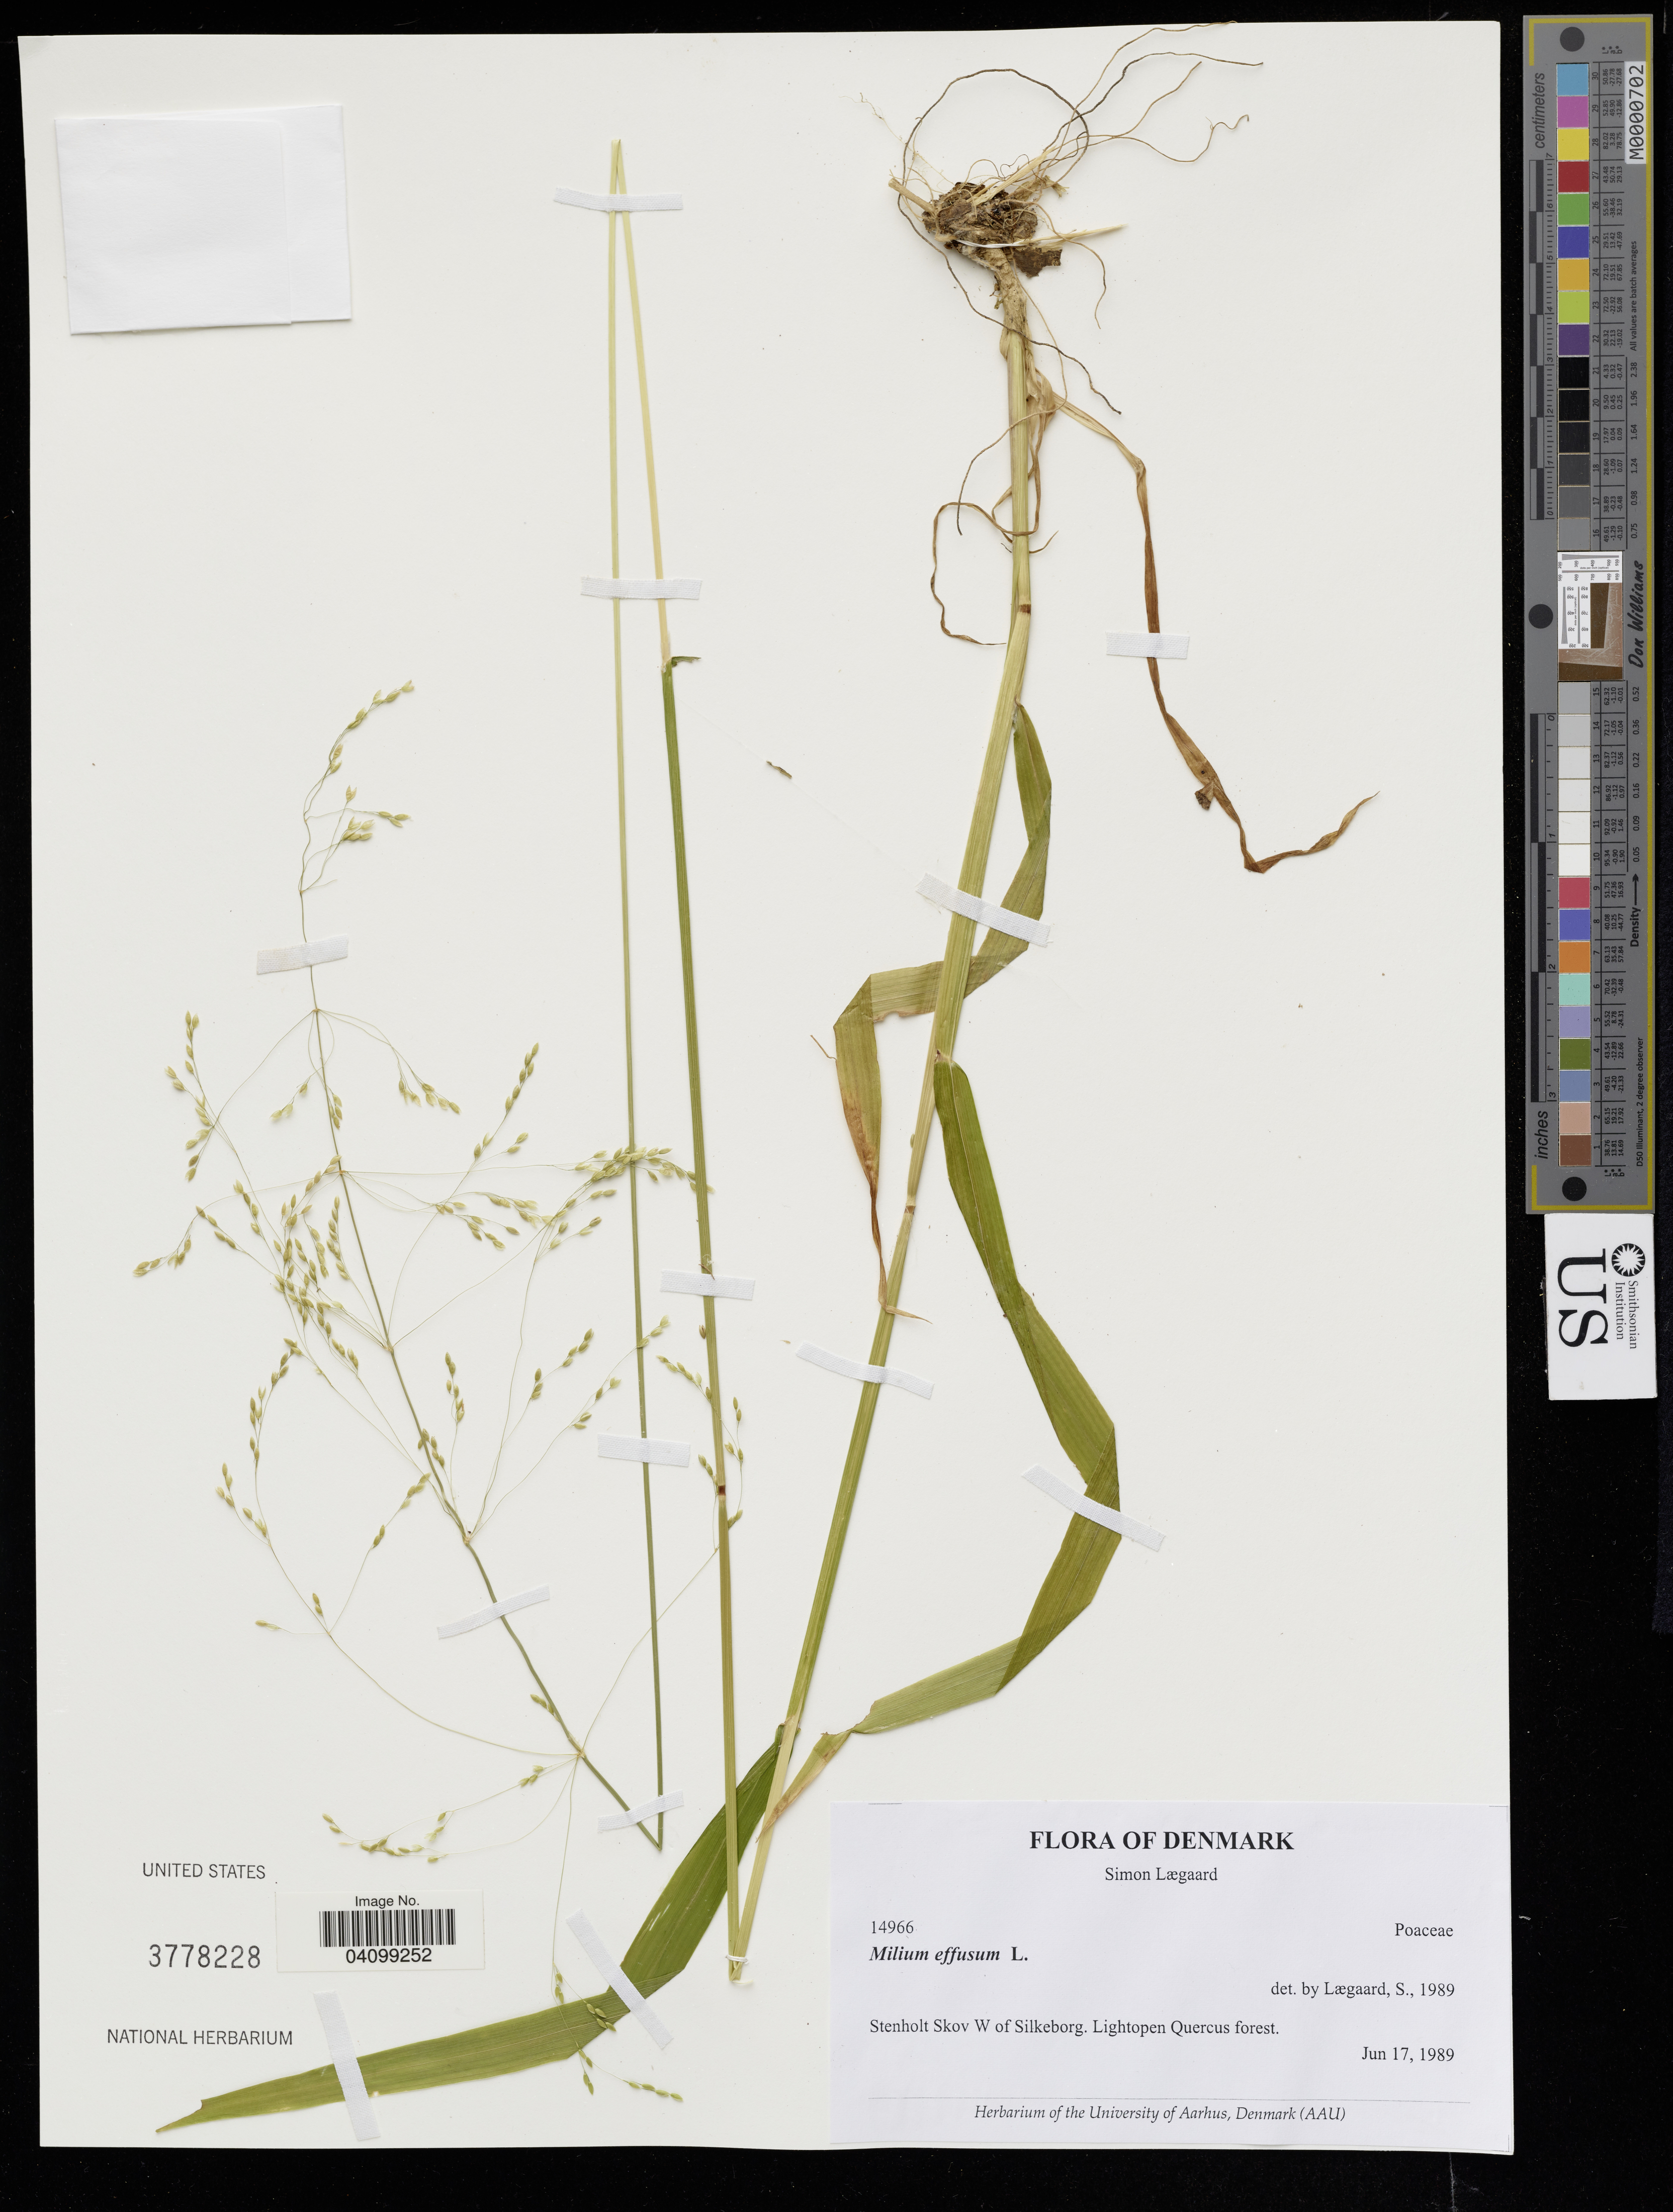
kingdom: Plantae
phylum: Tracheophyta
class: Liliopsida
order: Poales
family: Poaceae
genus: Milium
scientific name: Milium effusum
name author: L.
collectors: S. Lægaard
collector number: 14966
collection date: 1989-06-17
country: Denmark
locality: Stenholt Skov W of Silkeborg.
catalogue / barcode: US 3778228